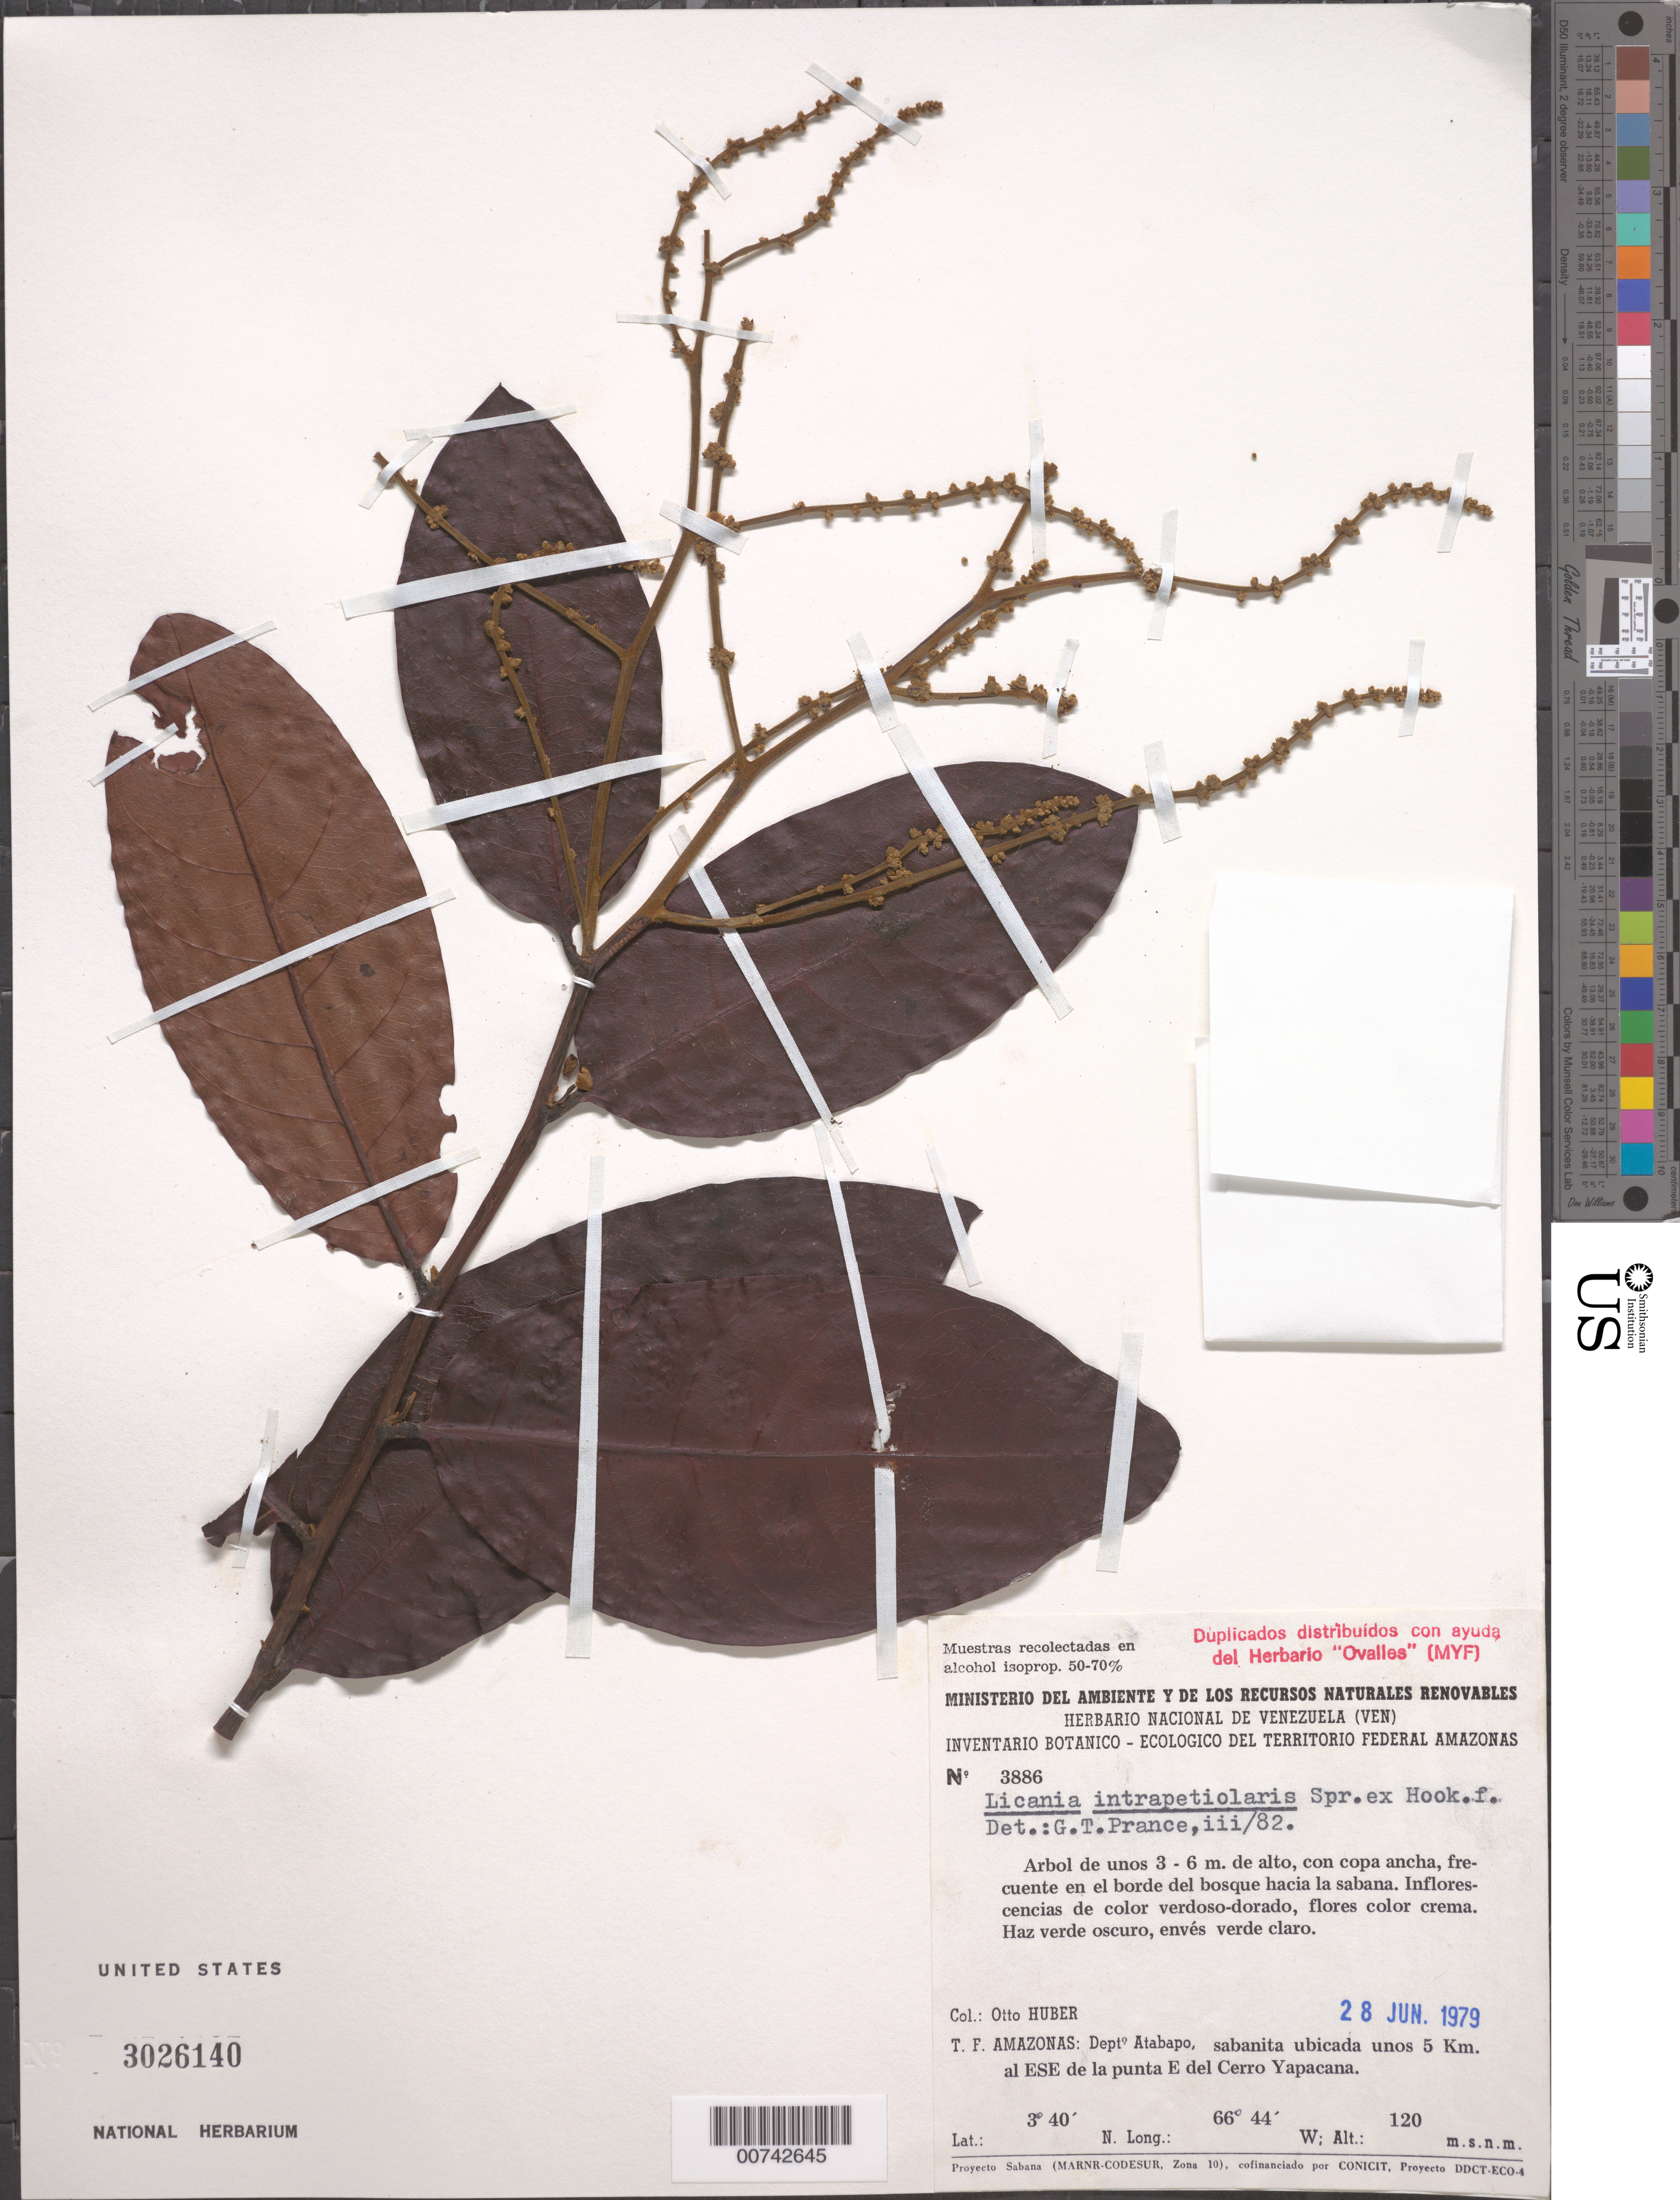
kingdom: Plantae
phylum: Tracheophyta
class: Magnoliopsida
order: Malpighiales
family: Chrysobalanaceae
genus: Hymenopus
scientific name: Hymenopus intrapetiolaris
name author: (Spreng. ex Hook. f.) Sothers & Prance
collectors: O. Huber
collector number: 3886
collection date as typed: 28-Jun-79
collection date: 1979-06-28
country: Venezuela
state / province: Amazonas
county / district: Atures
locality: Cerro Yapacána, 5 km al ESE de la punta E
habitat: Sabanita ubicada; en el borde del bosque hacia hla sabana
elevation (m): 120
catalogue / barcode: US 3026140